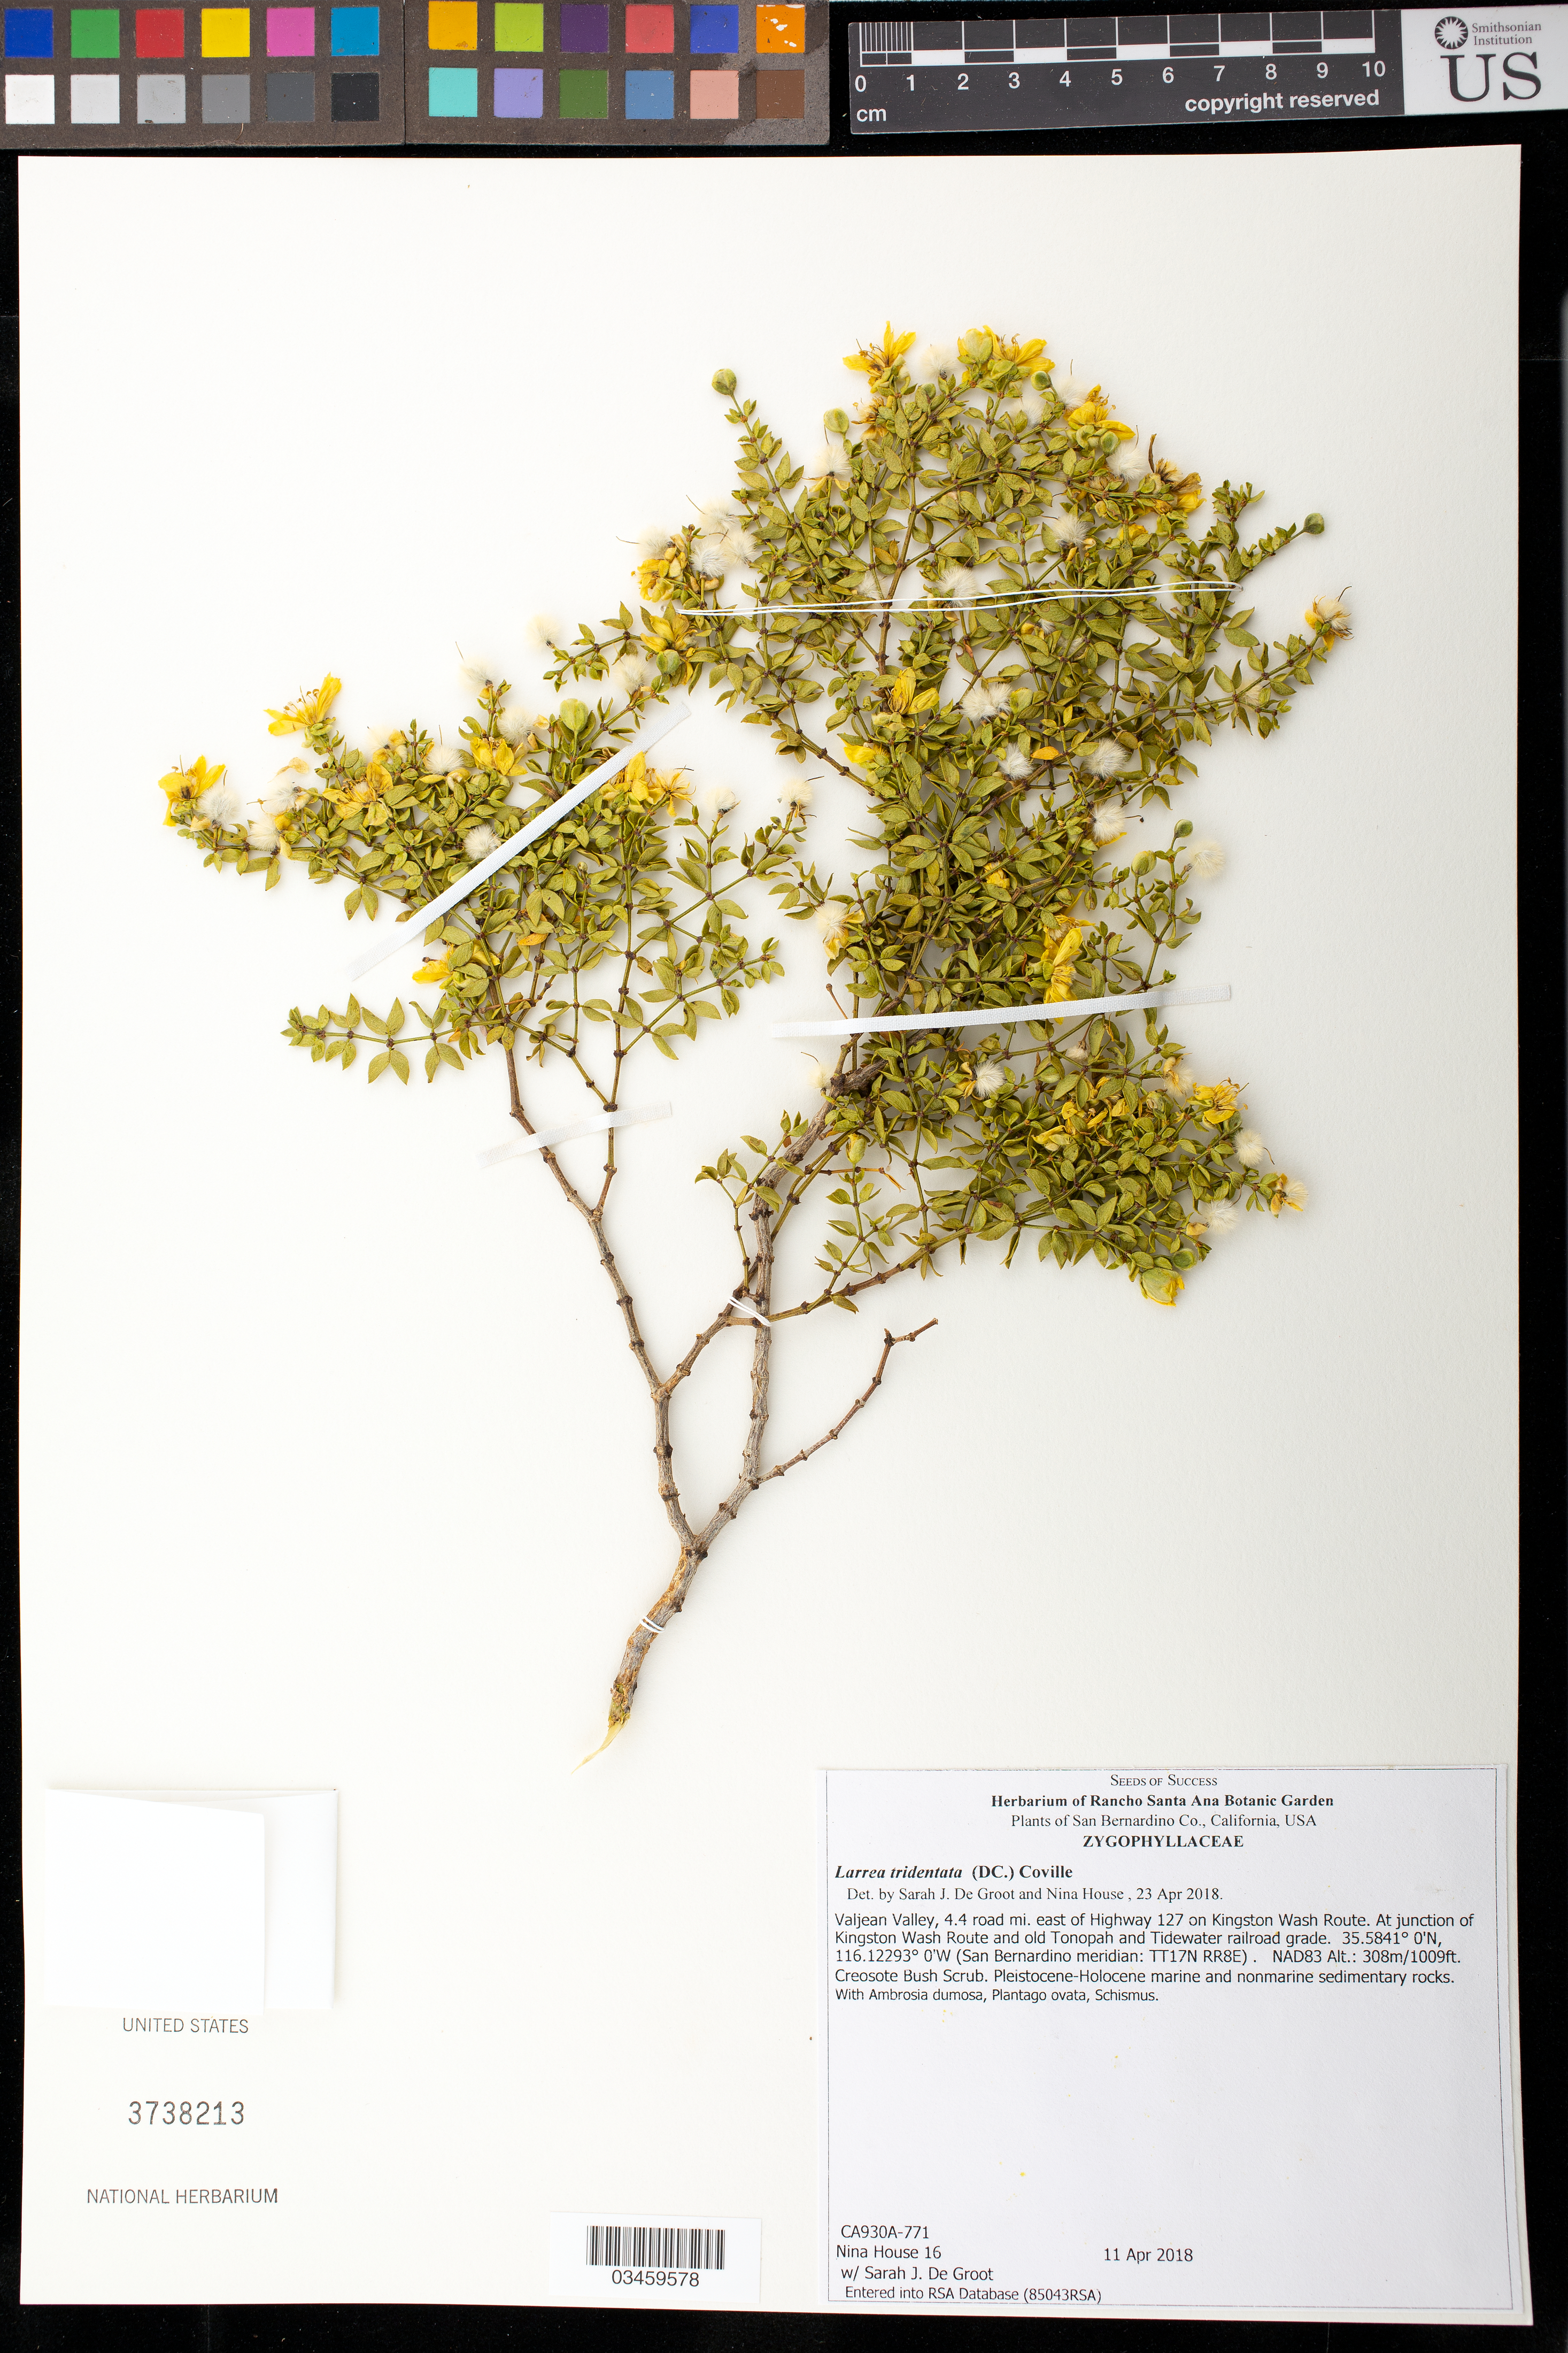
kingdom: Plantae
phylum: Tracheophyta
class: Magnoliopsida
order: Zygophyllales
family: Zygophyllaceae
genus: Larrea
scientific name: Larrea tridentata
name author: (Sessé & Moc. ex DC.) Coville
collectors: N. House & S. De Groot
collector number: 16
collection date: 2018-04-11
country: United States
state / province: California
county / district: San Bernardino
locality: Valjean Valley, 4.4 road mi E of Hwy 127 on Kingston Wash Route, at jct of Kingston Wash Route and old Tonopah and Tidewater railroad grade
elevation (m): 308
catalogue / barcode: US 3738213